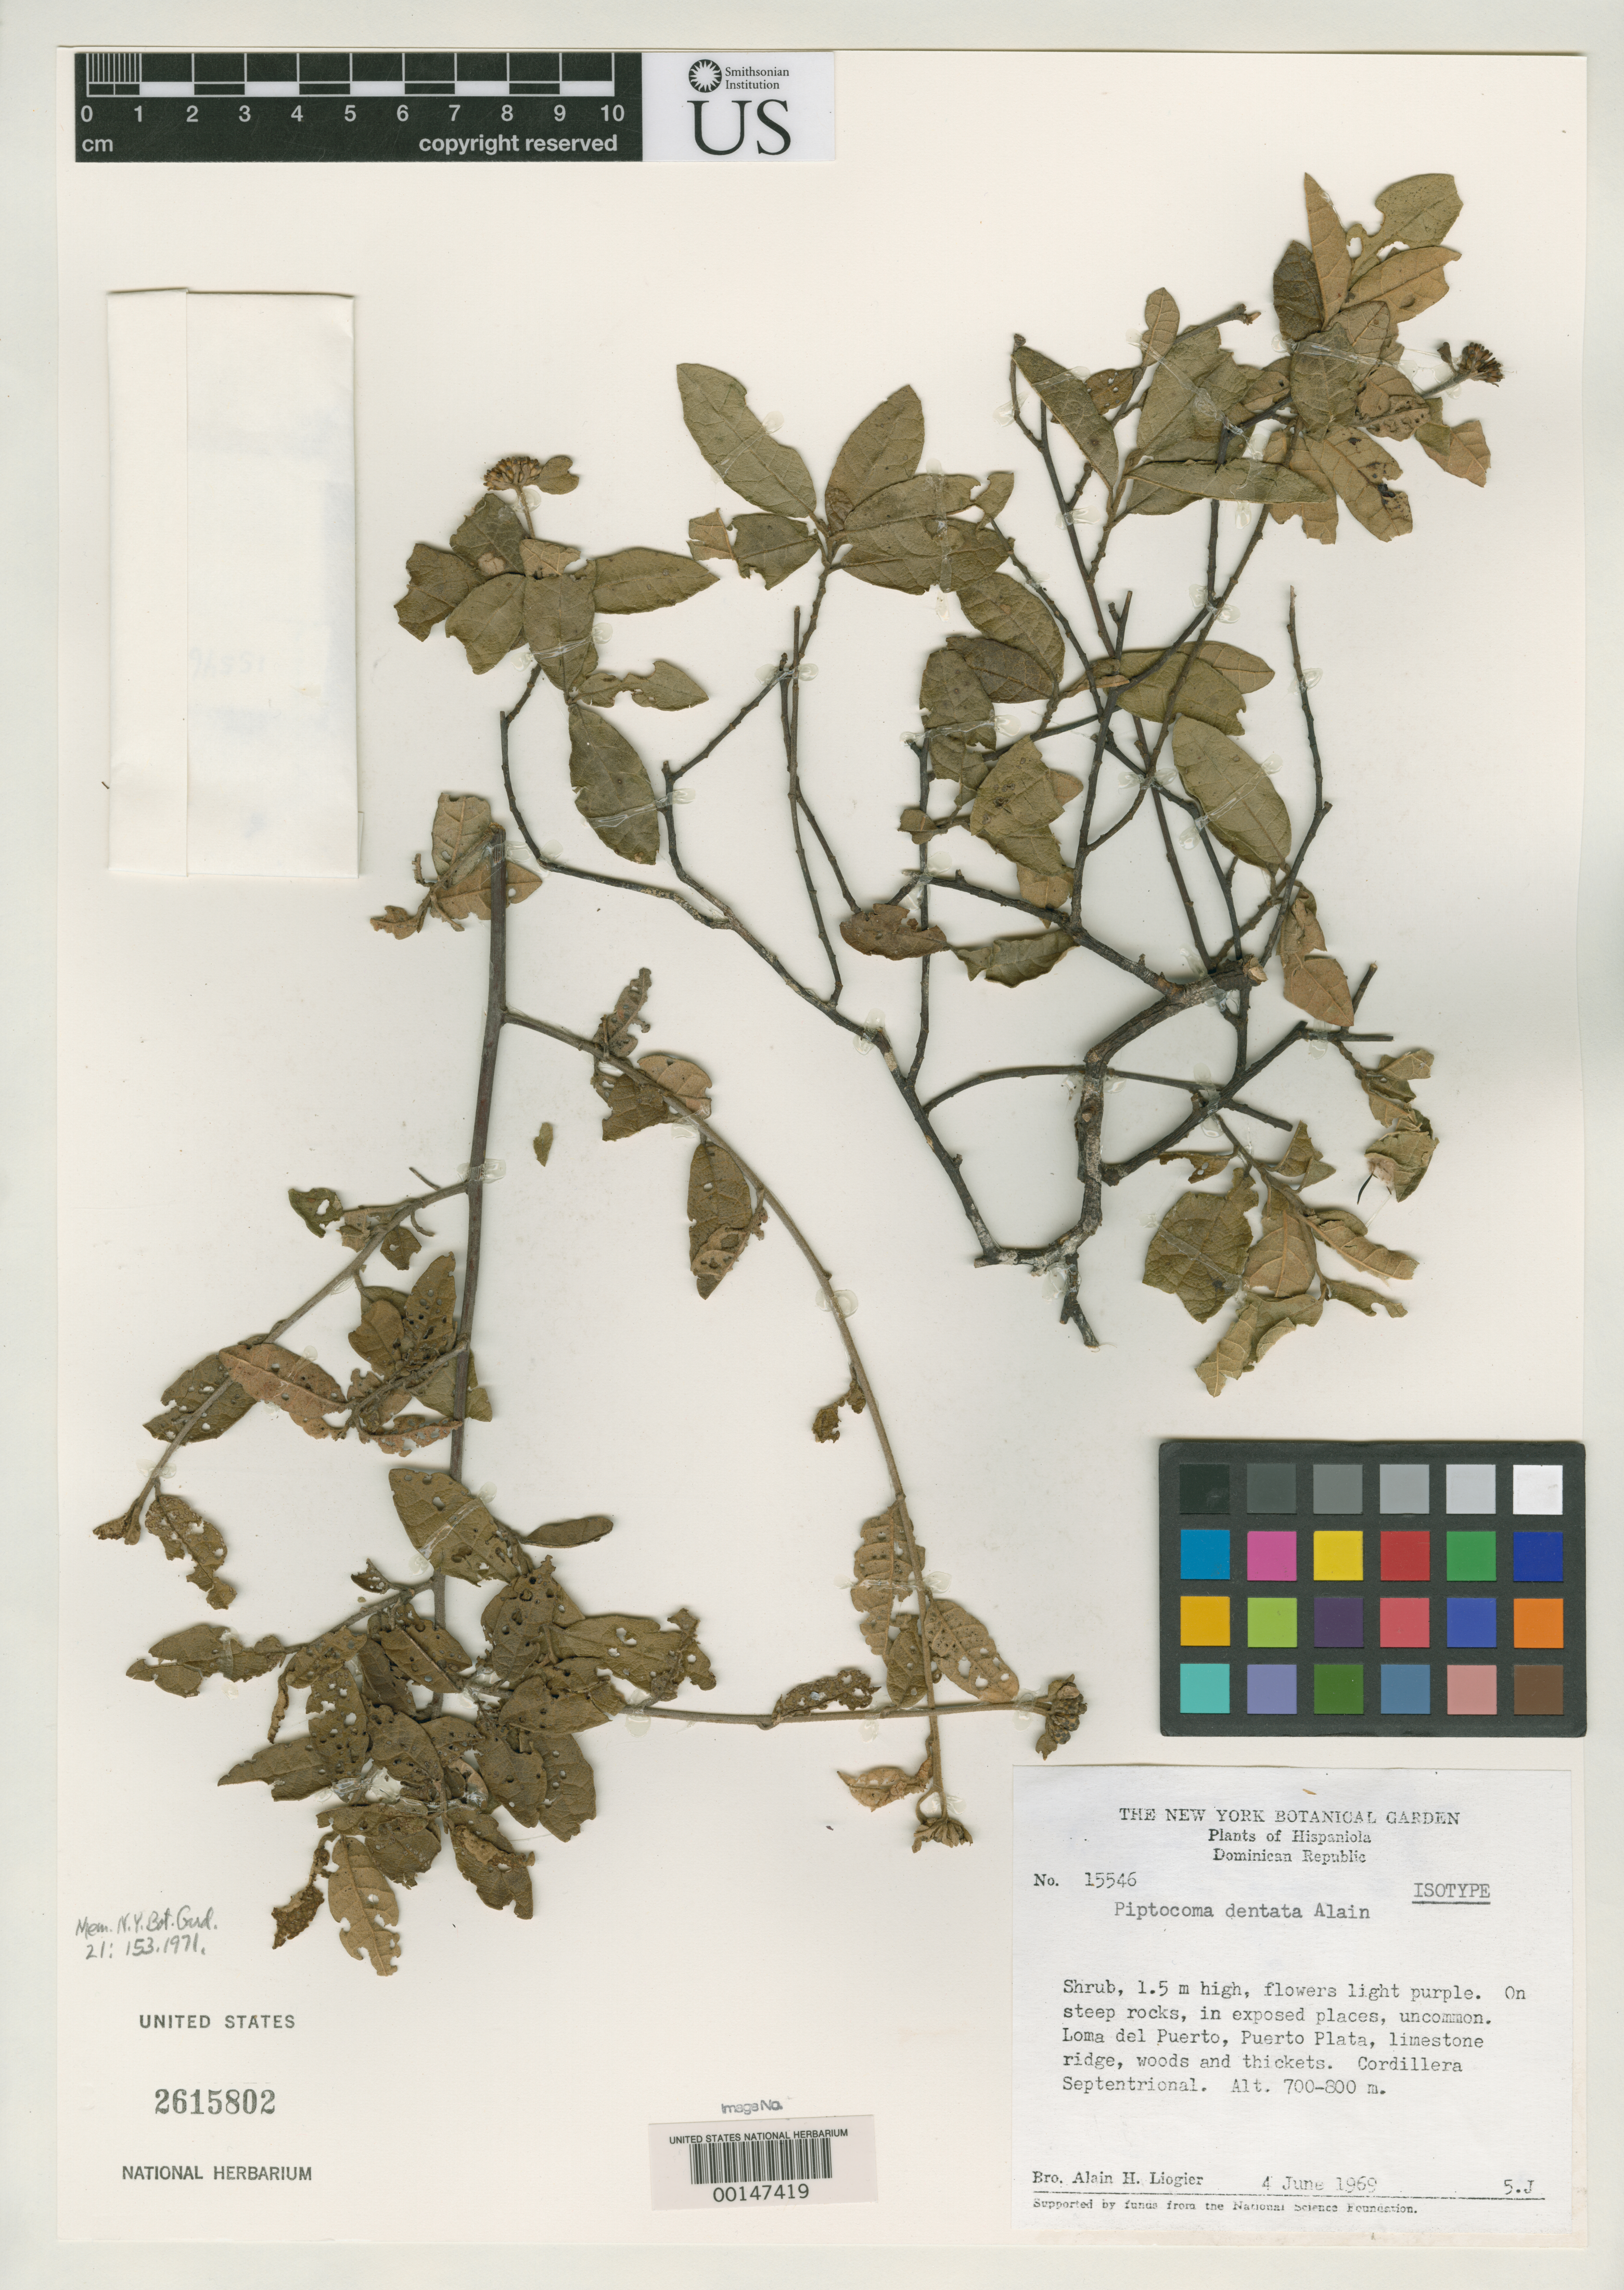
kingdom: Plantae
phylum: Tracheophyta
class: Magnoliopsida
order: Asterales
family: Asteraceae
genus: Piptocoma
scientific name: Piptocoma dentata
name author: Alain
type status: Isotype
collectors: A. H. Liogier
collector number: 15546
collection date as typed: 04 Jun 1969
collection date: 1969-06-04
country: Dominican Republic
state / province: Puerto Plata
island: Hispaniola Island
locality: Loma del Puerto.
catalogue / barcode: US 2615802